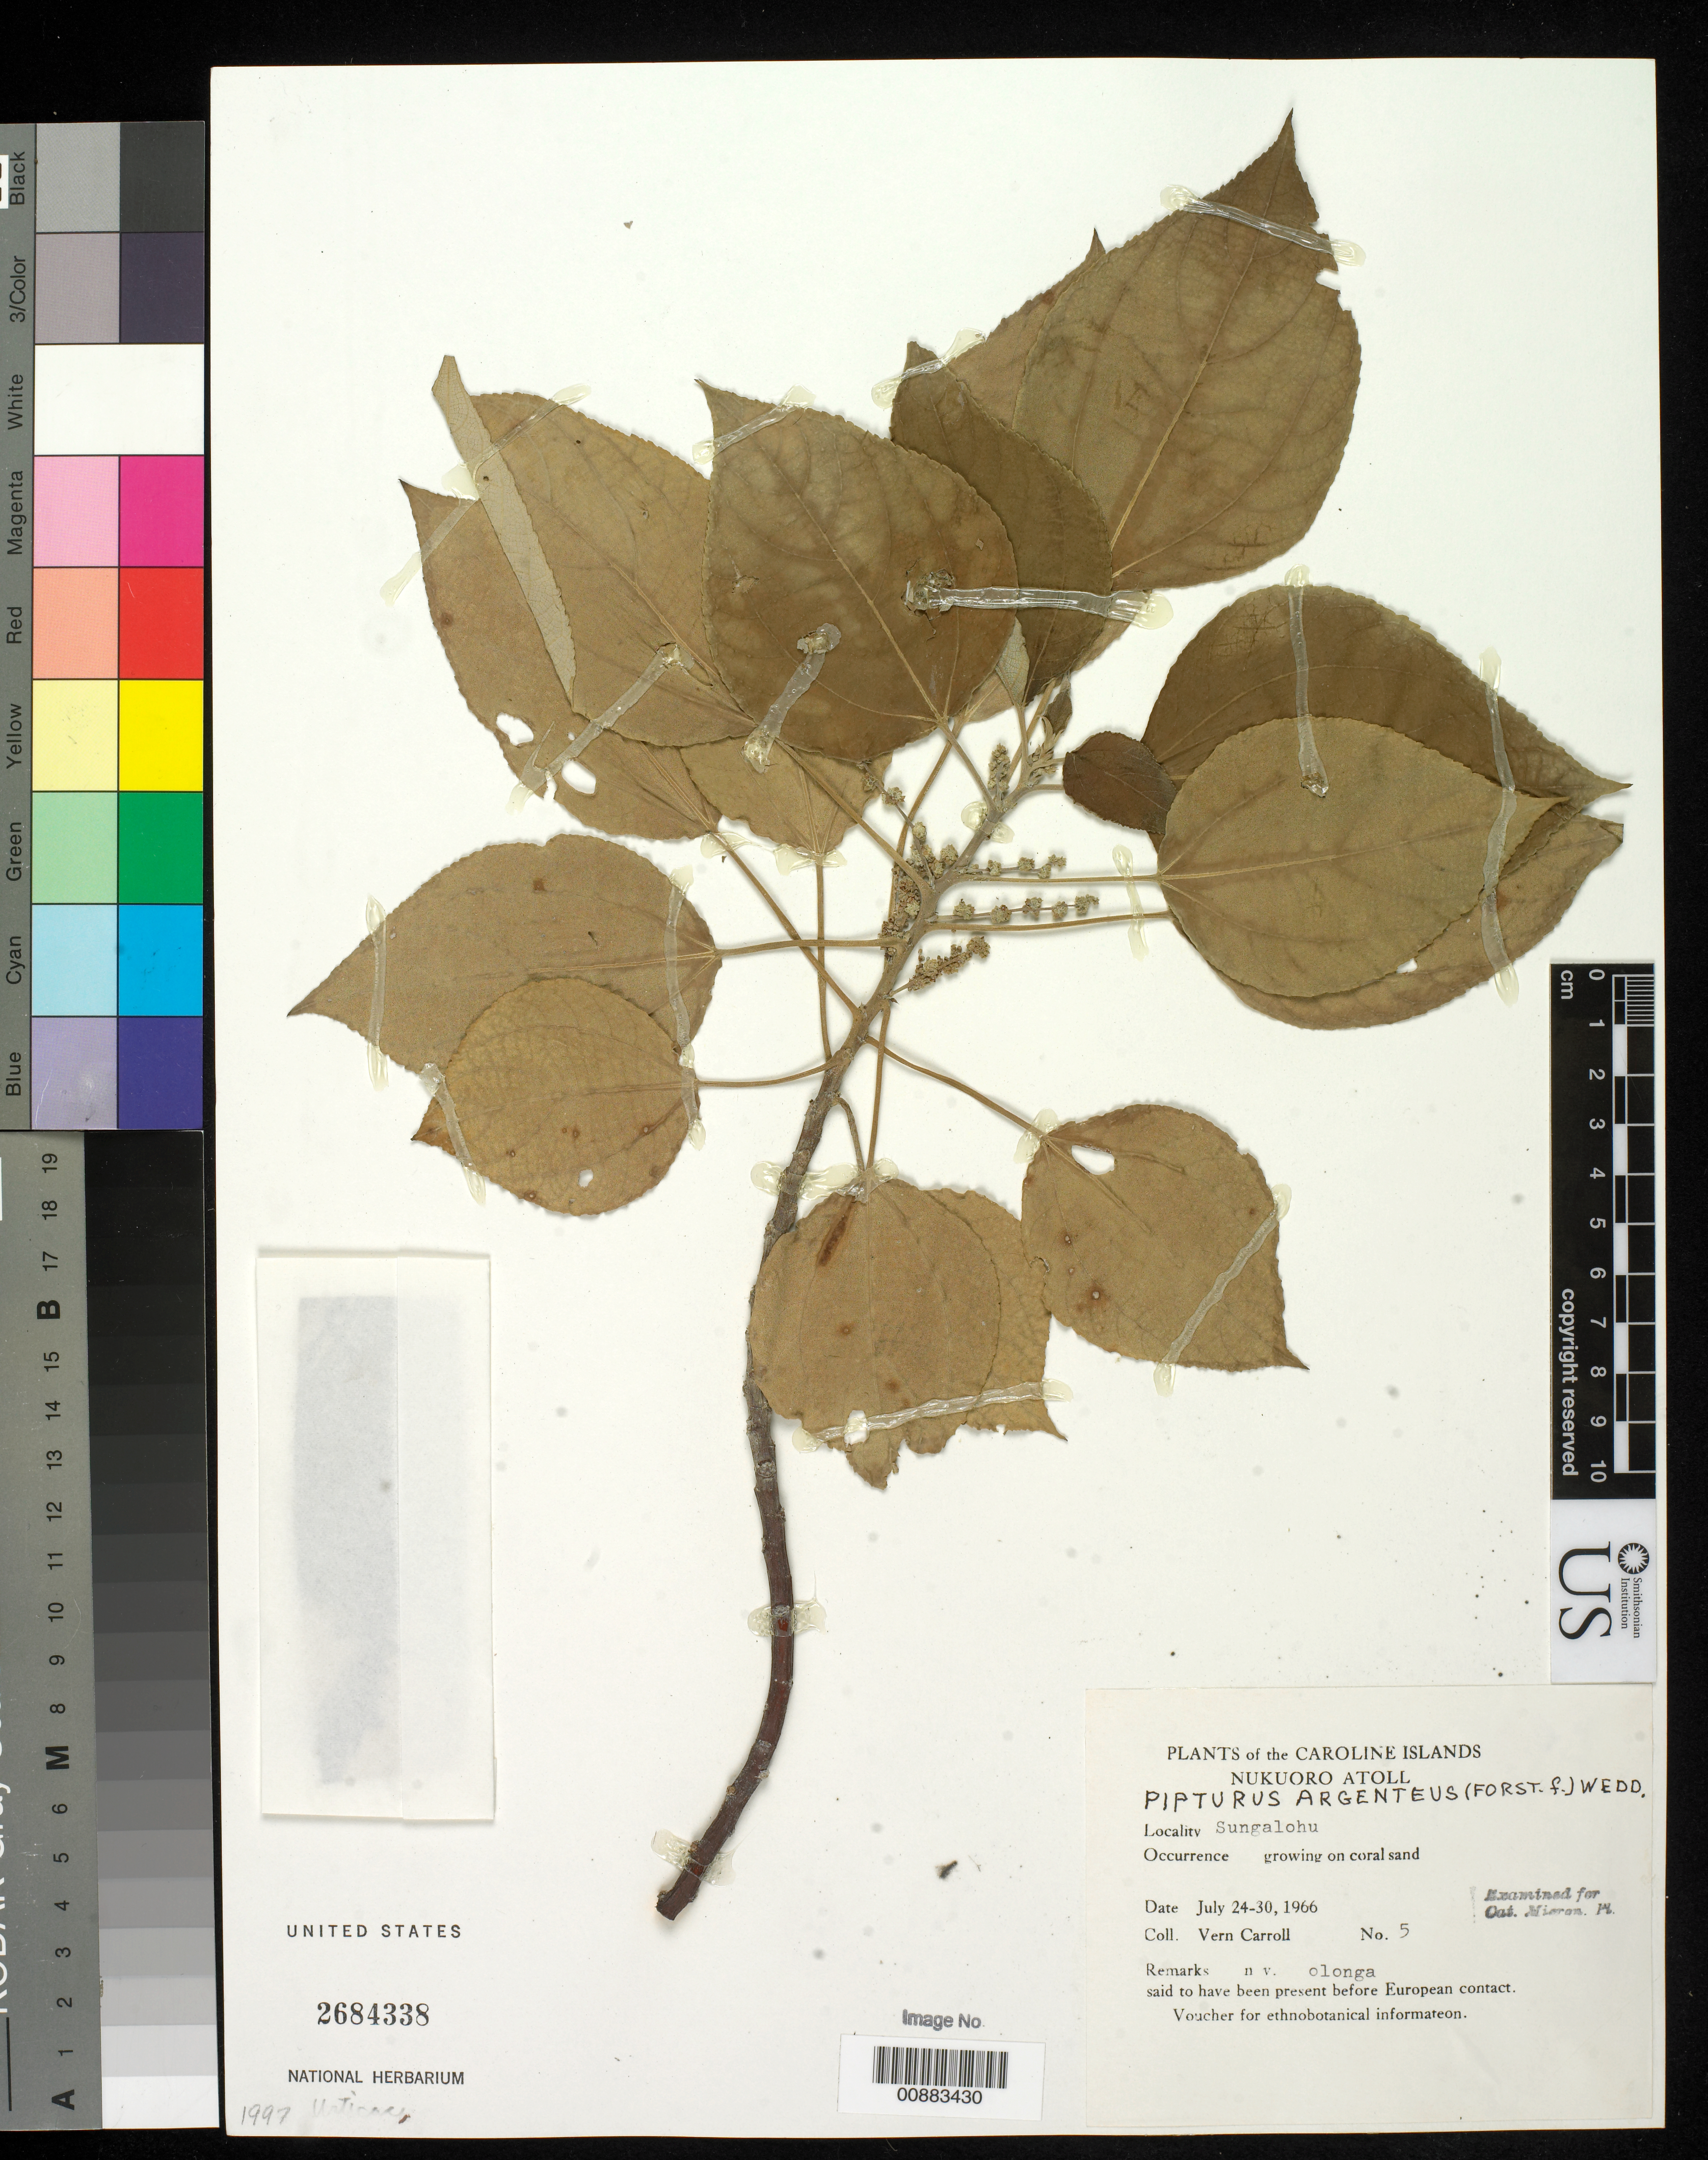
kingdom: Plantae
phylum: Tracheophyta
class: Magnoliopsida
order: Rosales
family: Urticaceae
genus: Pipturus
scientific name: Pipturus argenteus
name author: (G. Forst.) Wedd.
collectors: V. Carroll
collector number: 5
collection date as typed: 24 Jun 1966 to 30 Jun 1966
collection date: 1966-06-24/1966-06-30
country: Kiribati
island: Caroline Atoll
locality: Sungalohu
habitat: growing on coral sand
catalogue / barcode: US 2684338